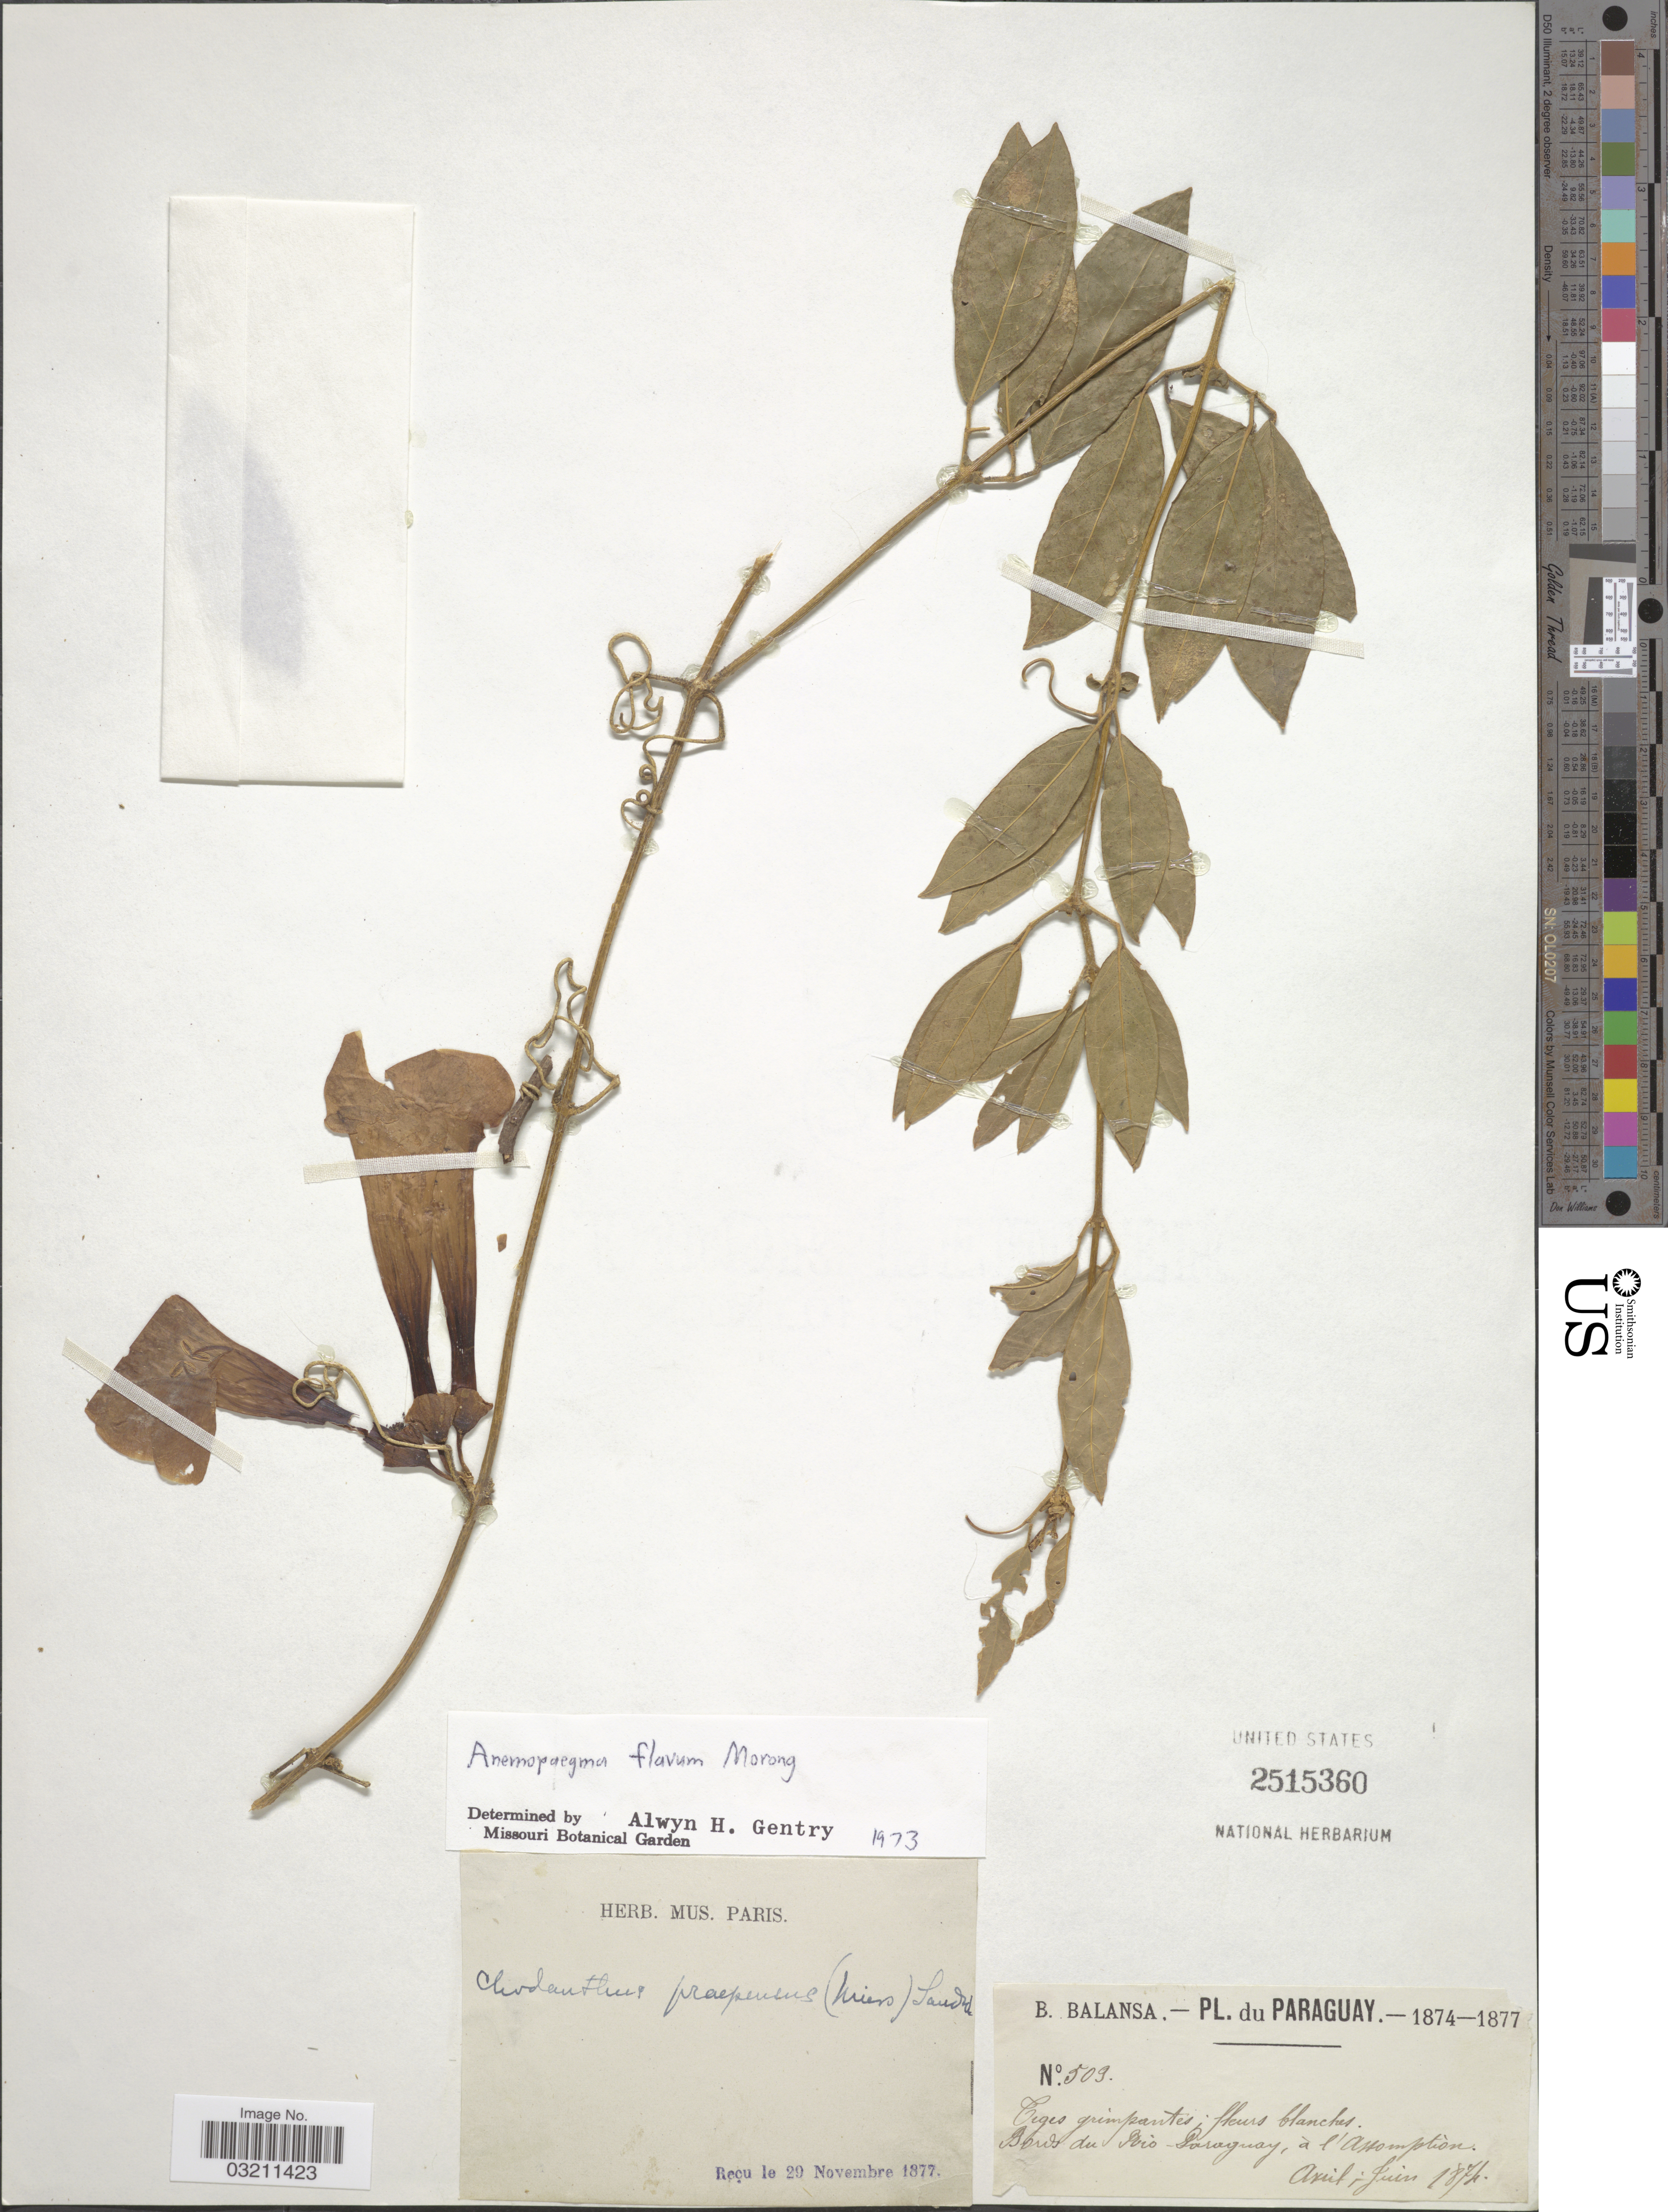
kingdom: Plantae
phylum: Tracheophyta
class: Magnoliopsida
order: Lamiales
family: Bignoniaceae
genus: Anemopaegma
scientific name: Anemopaegma flavum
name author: Morong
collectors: B. Balansa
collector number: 509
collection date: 1874-04/1874-06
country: Paraguay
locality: Bords du Rio Paraguay, à l'Assomption.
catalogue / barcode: US 2515360